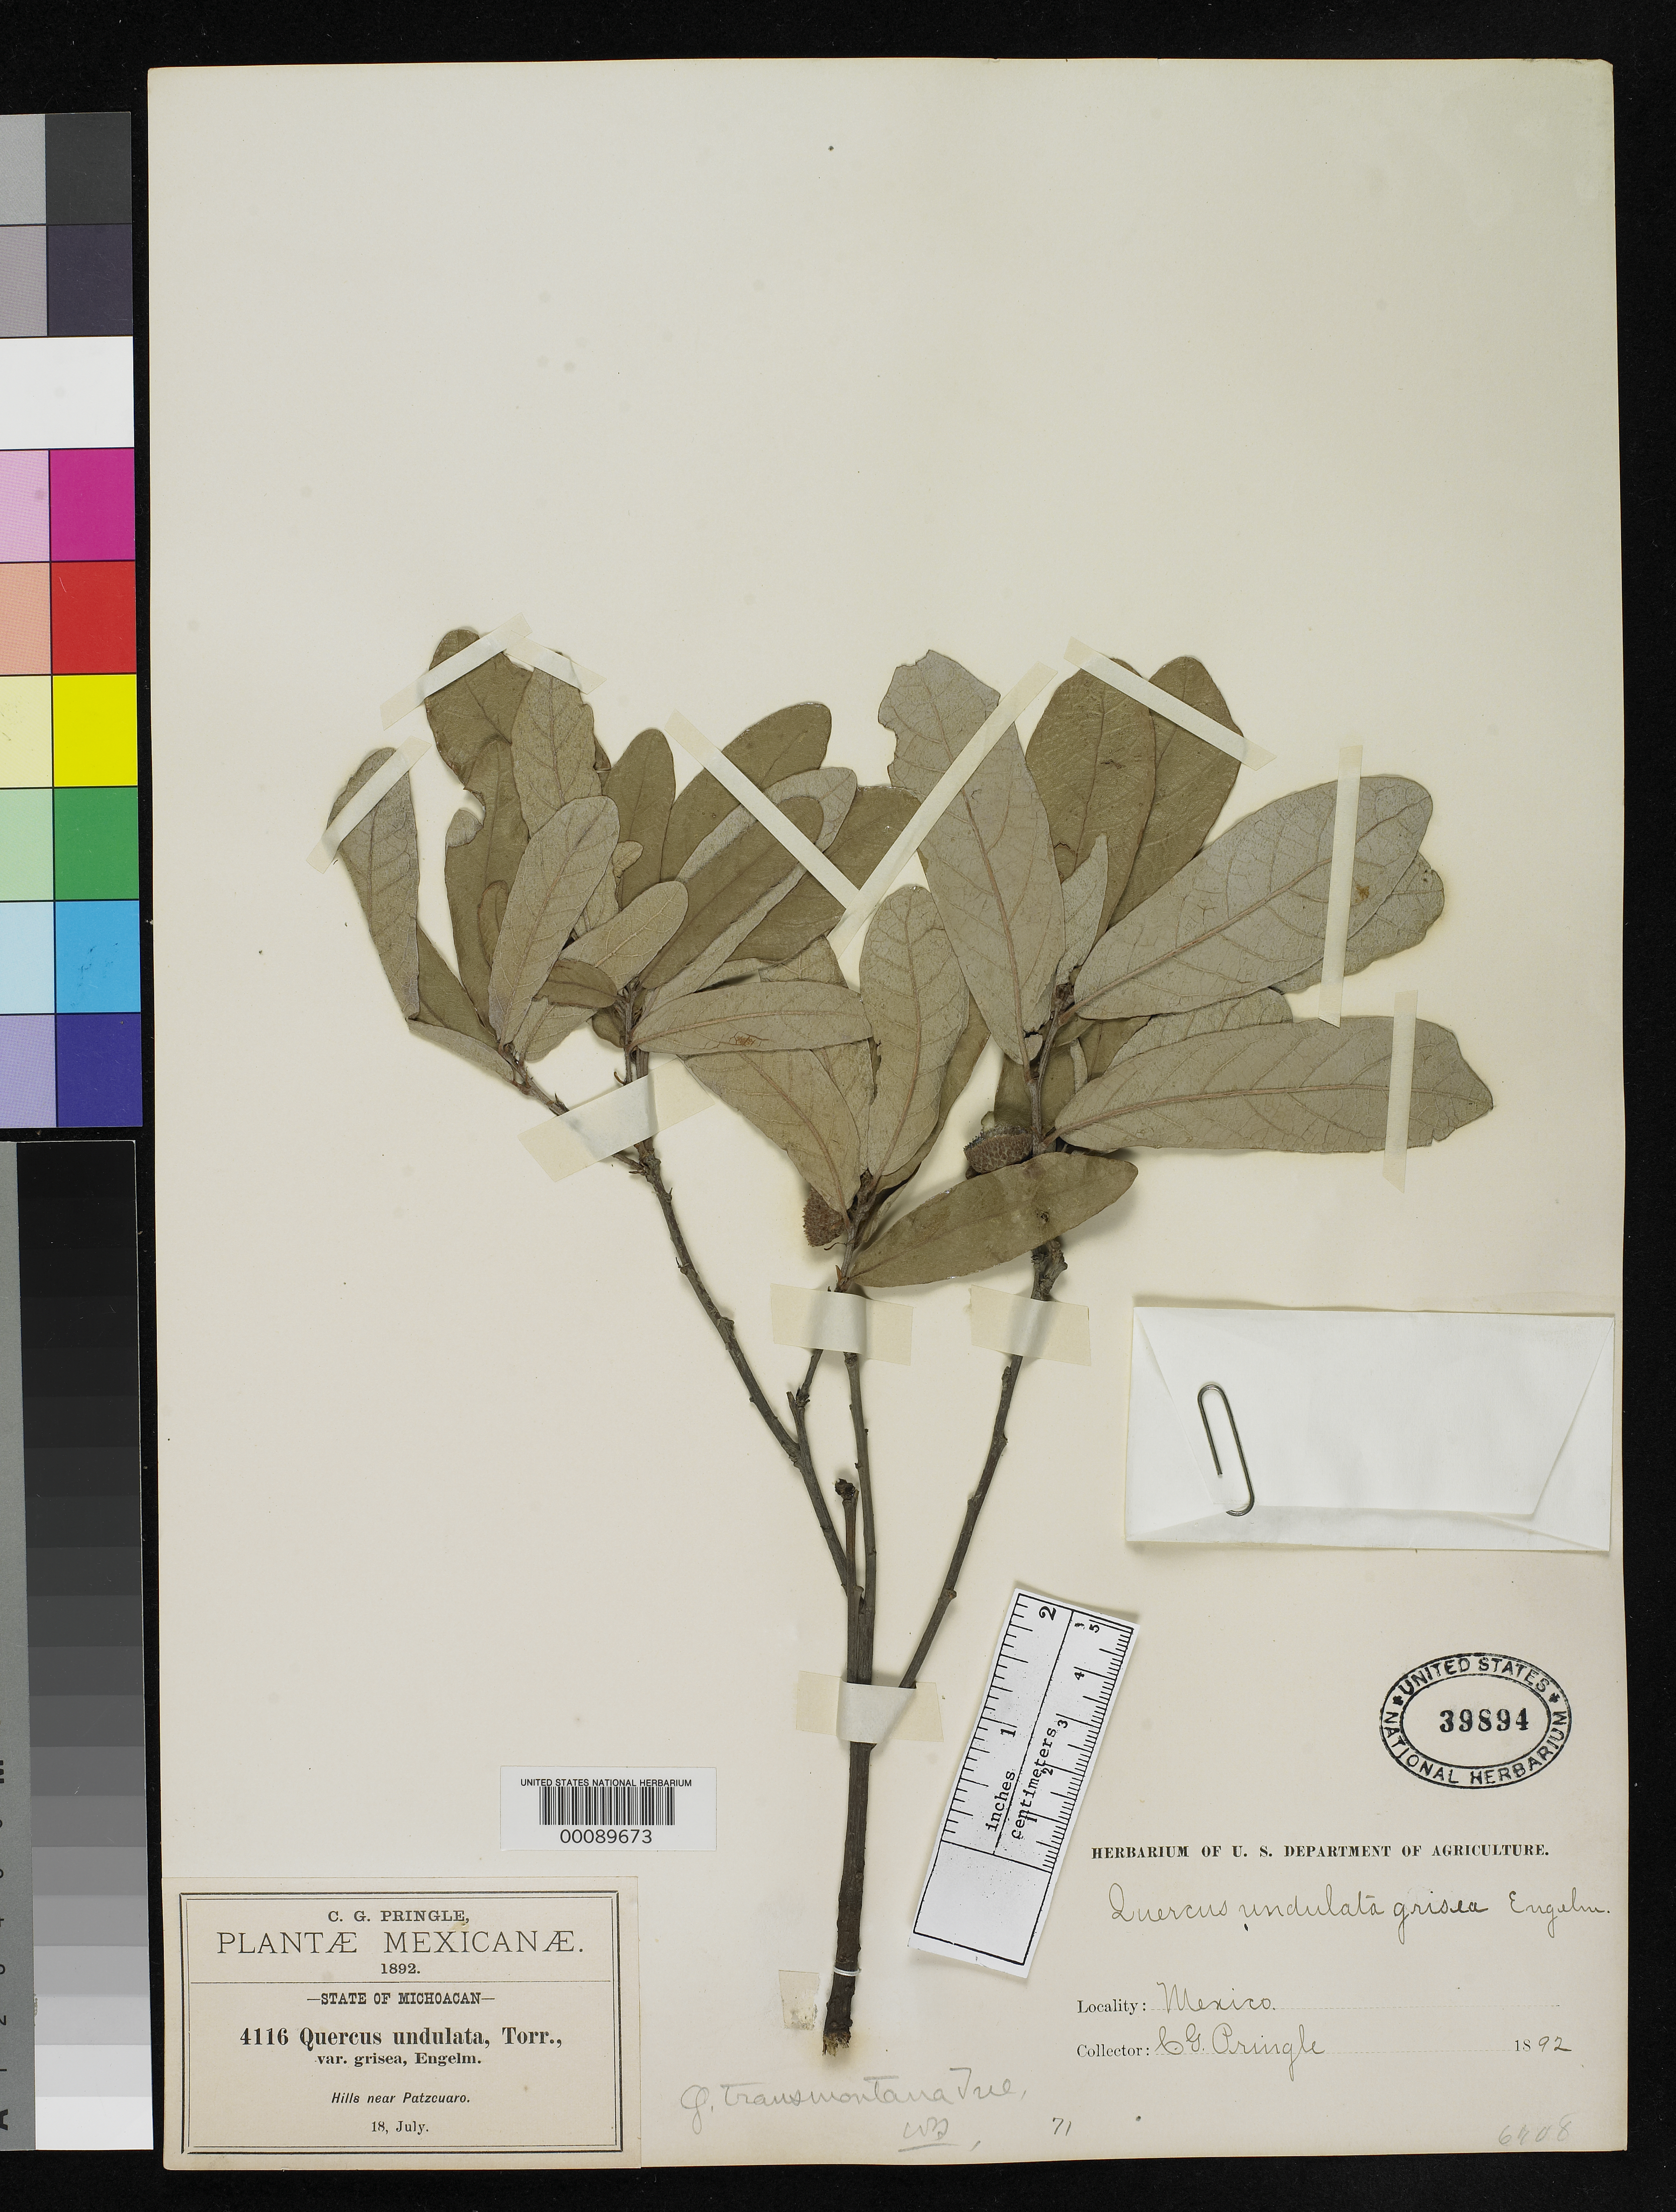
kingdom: Plantae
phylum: Tracheophyta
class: Magnoliopsida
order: Fagales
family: Fagaceae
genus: Quercus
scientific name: Quercus transmontana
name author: Trel.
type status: Isotype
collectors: C. G. Pringle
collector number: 4116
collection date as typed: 18 Jul 1892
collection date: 1892-07-18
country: Mexico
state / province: Michoacán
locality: Patzcuaro.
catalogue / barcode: US 39894